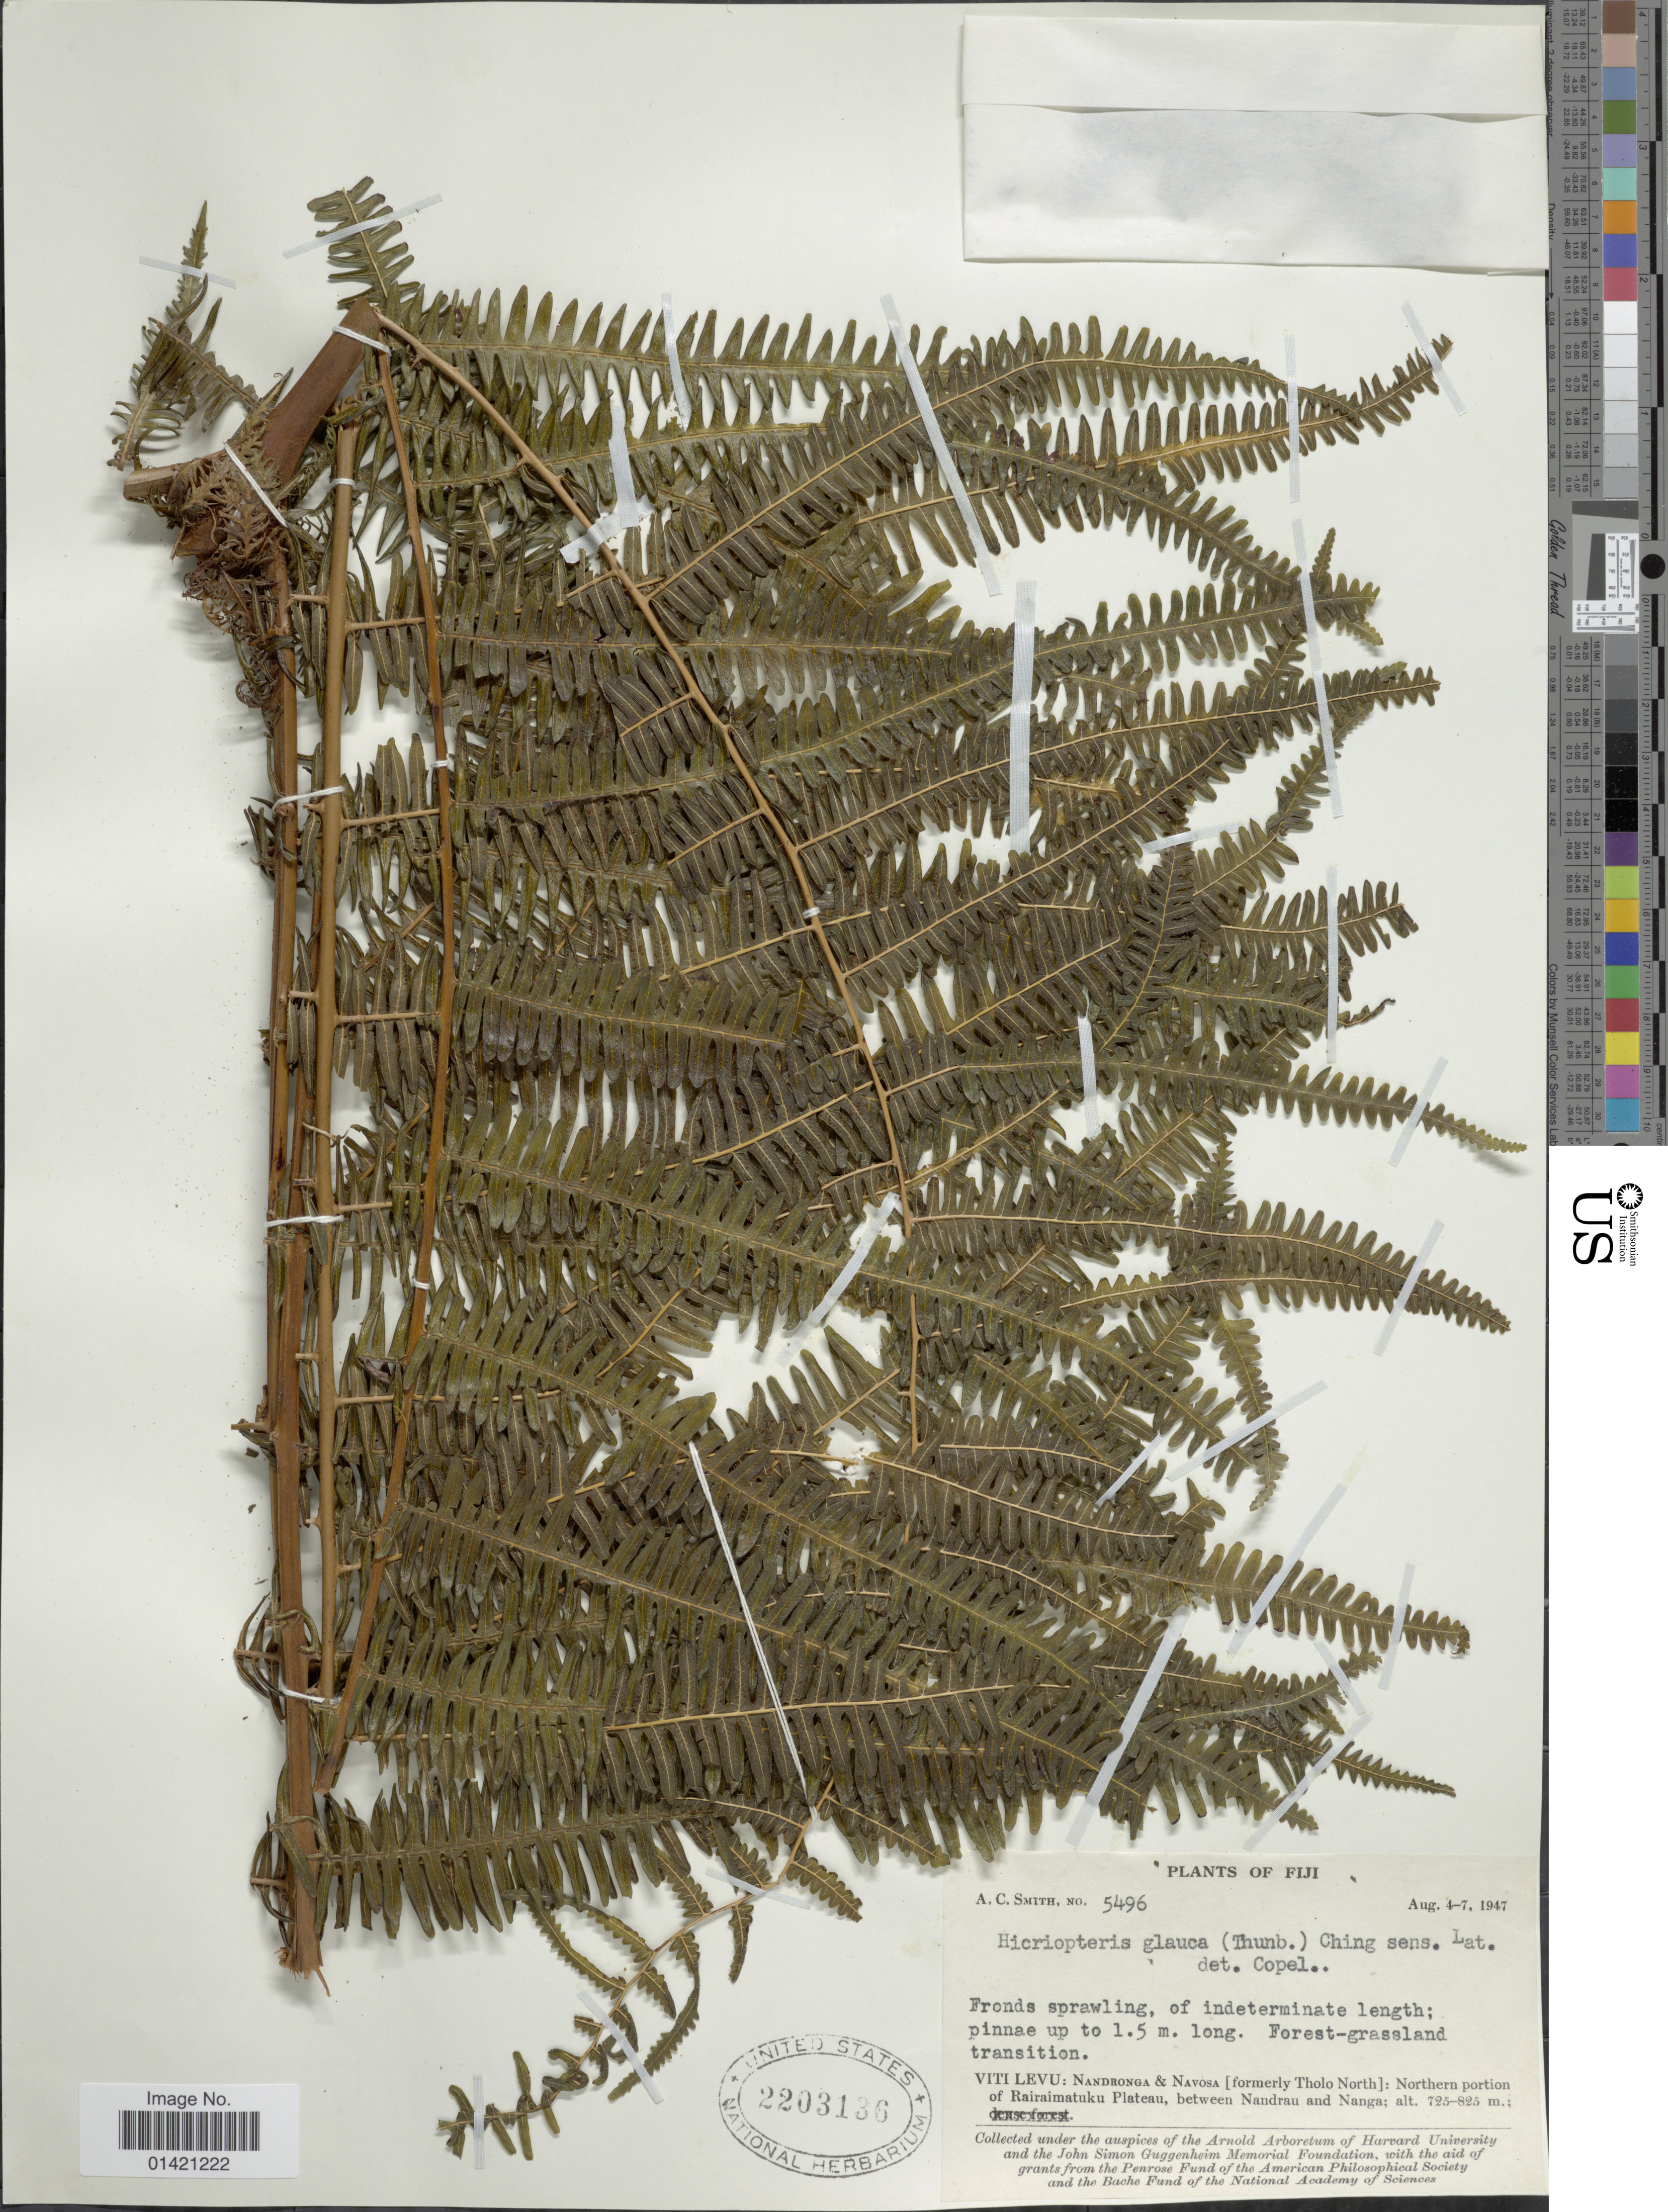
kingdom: Plantae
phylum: Tracheophyta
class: Polypodiopsida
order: Gleicheniales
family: Gleicheniaceae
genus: Diplopterygium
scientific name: Diplopterygium glaucum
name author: (Thunb. ex Houtt.) Nakai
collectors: A. C. Smith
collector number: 5496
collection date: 1947-08-04/1947-08-07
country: Fiji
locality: Viti Levu: Nandronga & Navosa [formerly Tholo North]: Northern portion of Rairaimatuku Plateau, between Nandrau and Nanga.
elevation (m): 725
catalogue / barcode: US 2203136